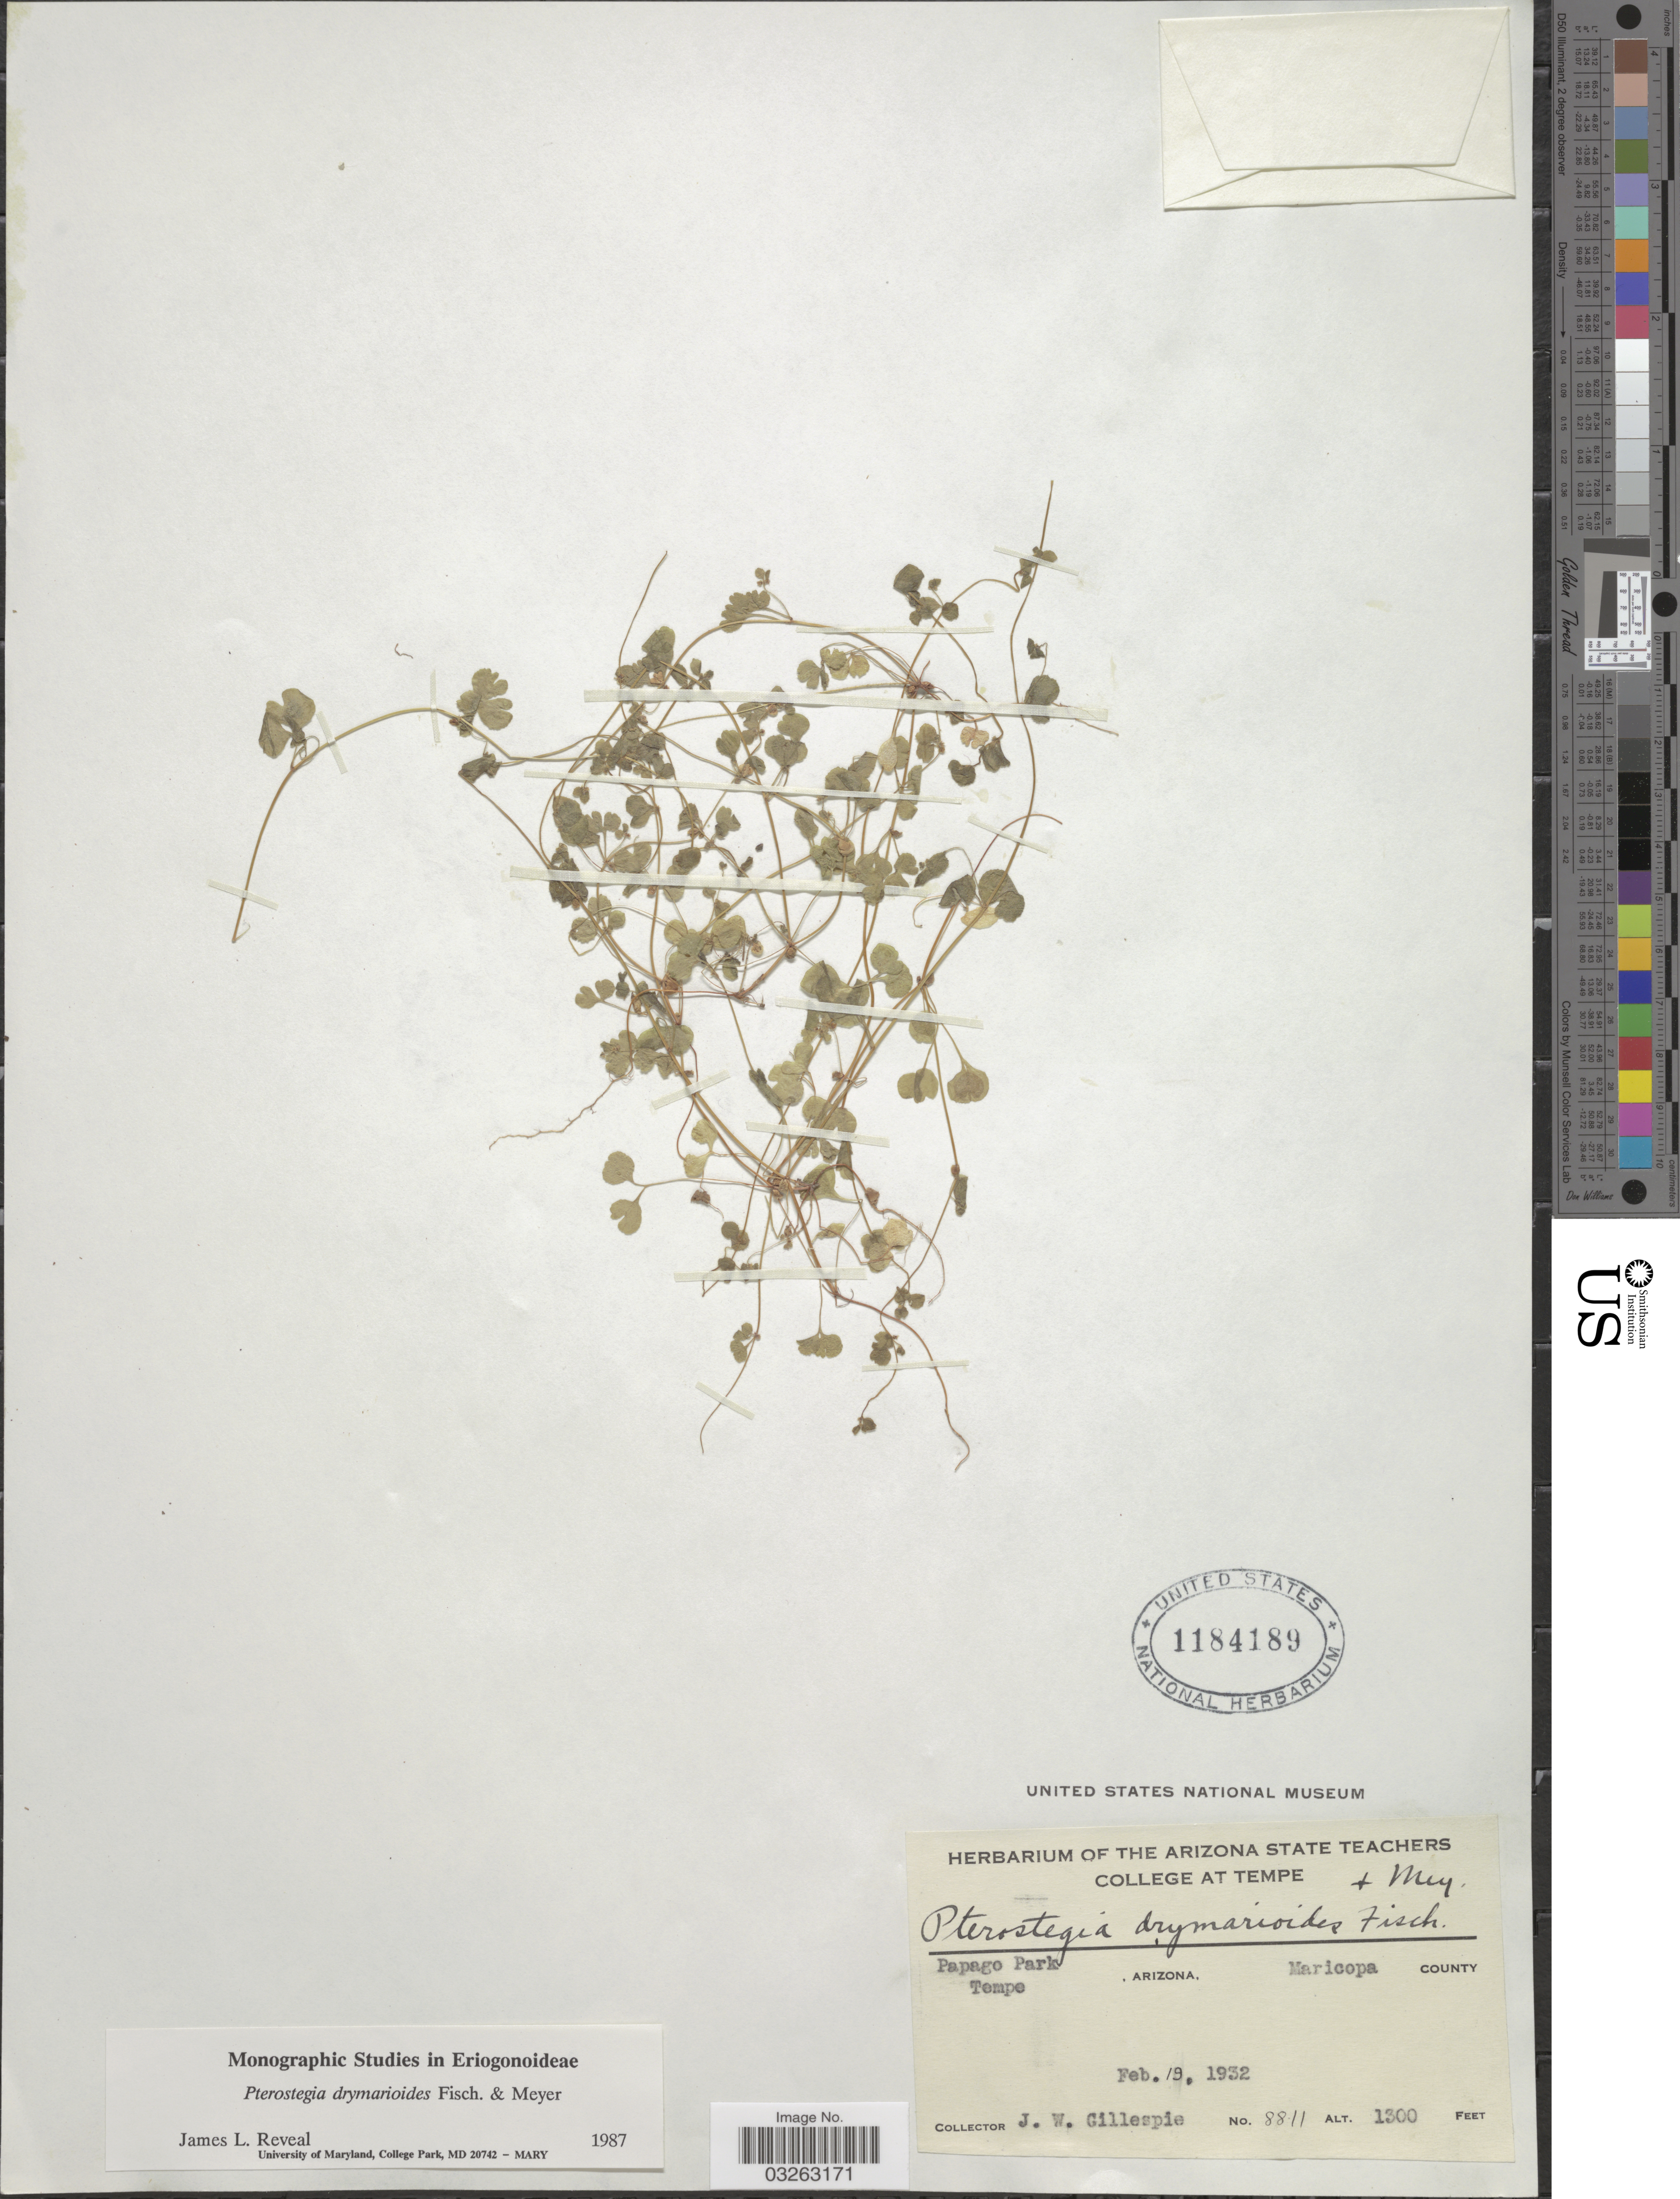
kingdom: Plantae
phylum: Tracheophyta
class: Magnoliopsida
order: Caryophyllales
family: Polygonaceae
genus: Pterostegia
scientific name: Pterostegia drymarioides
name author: Fisch. & C.A. Mey.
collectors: J. W. Gillespie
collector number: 8811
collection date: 1932-02-19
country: United States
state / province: Arizona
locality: Papago Park Tempe, Maricopa County.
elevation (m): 396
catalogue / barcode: US 1184189